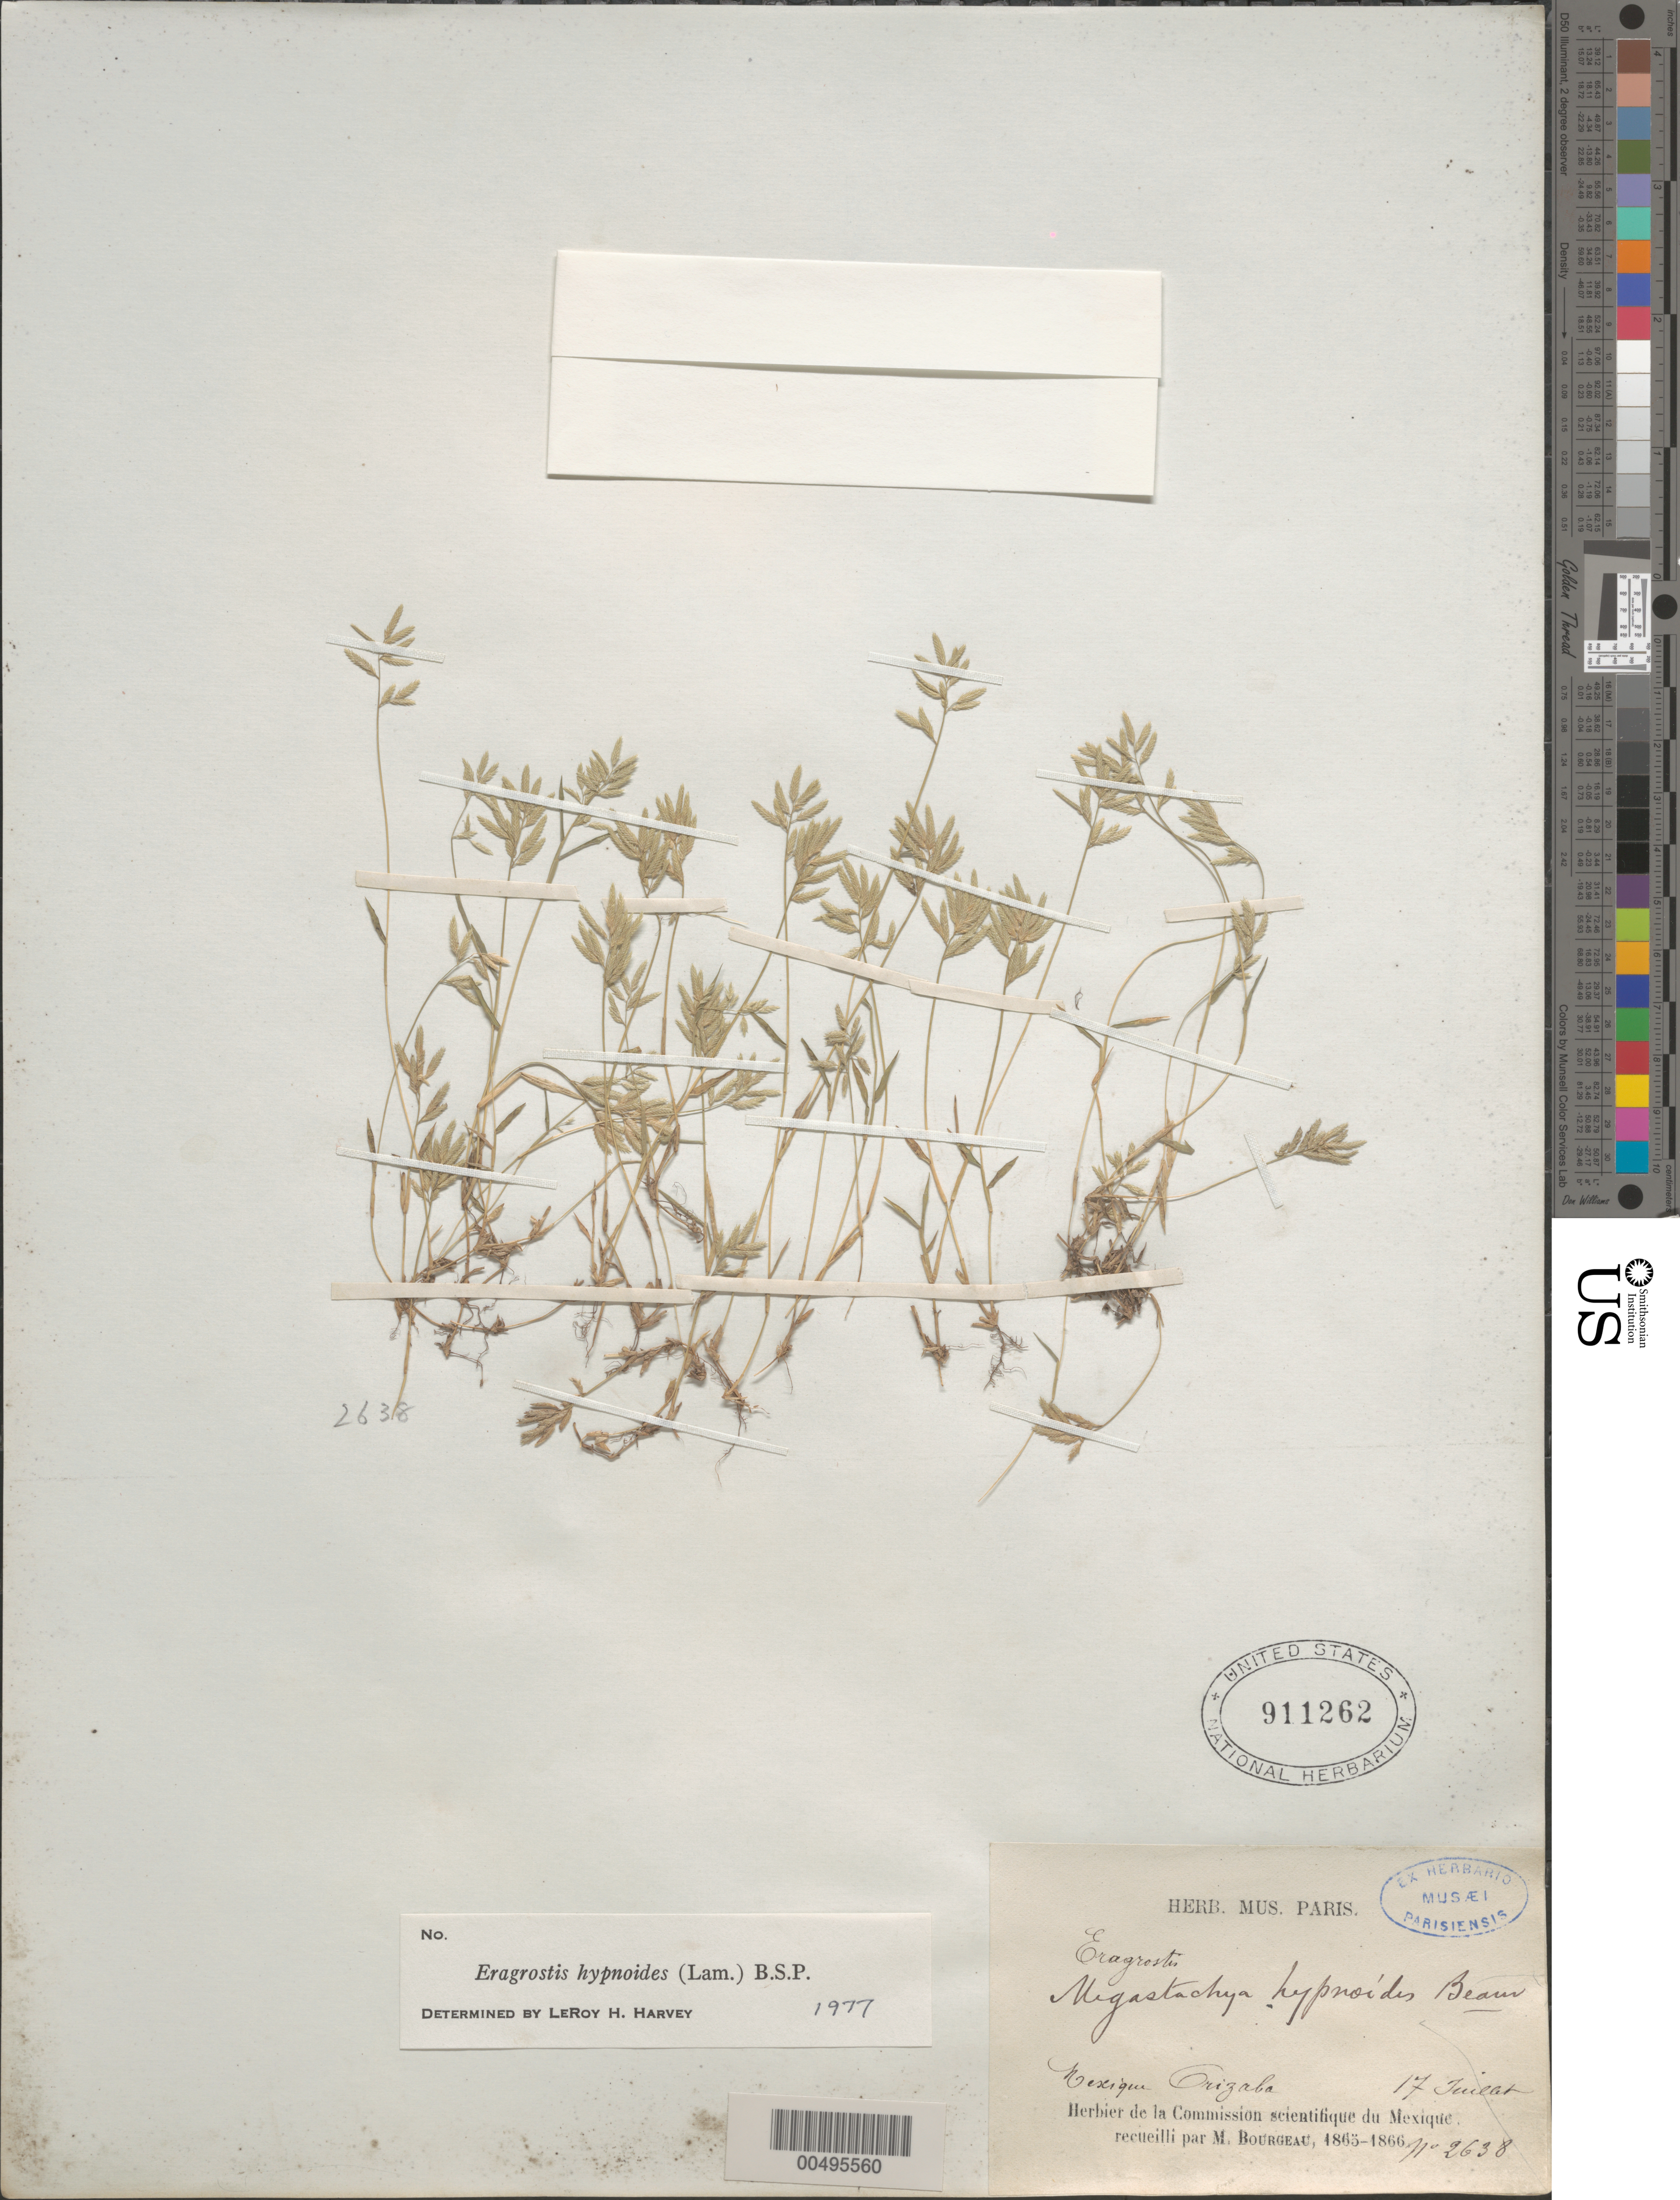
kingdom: Plantae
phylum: Tracheophyta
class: Liliopsida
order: Poales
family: Poaceae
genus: Eragrostis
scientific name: Eragrostis hypnoides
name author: (Lam.) Britton, Stearns & Poggenb.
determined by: Harvey, L. H.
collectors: E. Bourgeau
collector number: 2638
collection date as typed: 17 Jul 1865 or 17 Jul 1866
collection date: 1865-07-17 or 1866-07-17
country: Mexico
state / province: Veracruz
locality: Orizaba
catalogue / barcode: US 911262